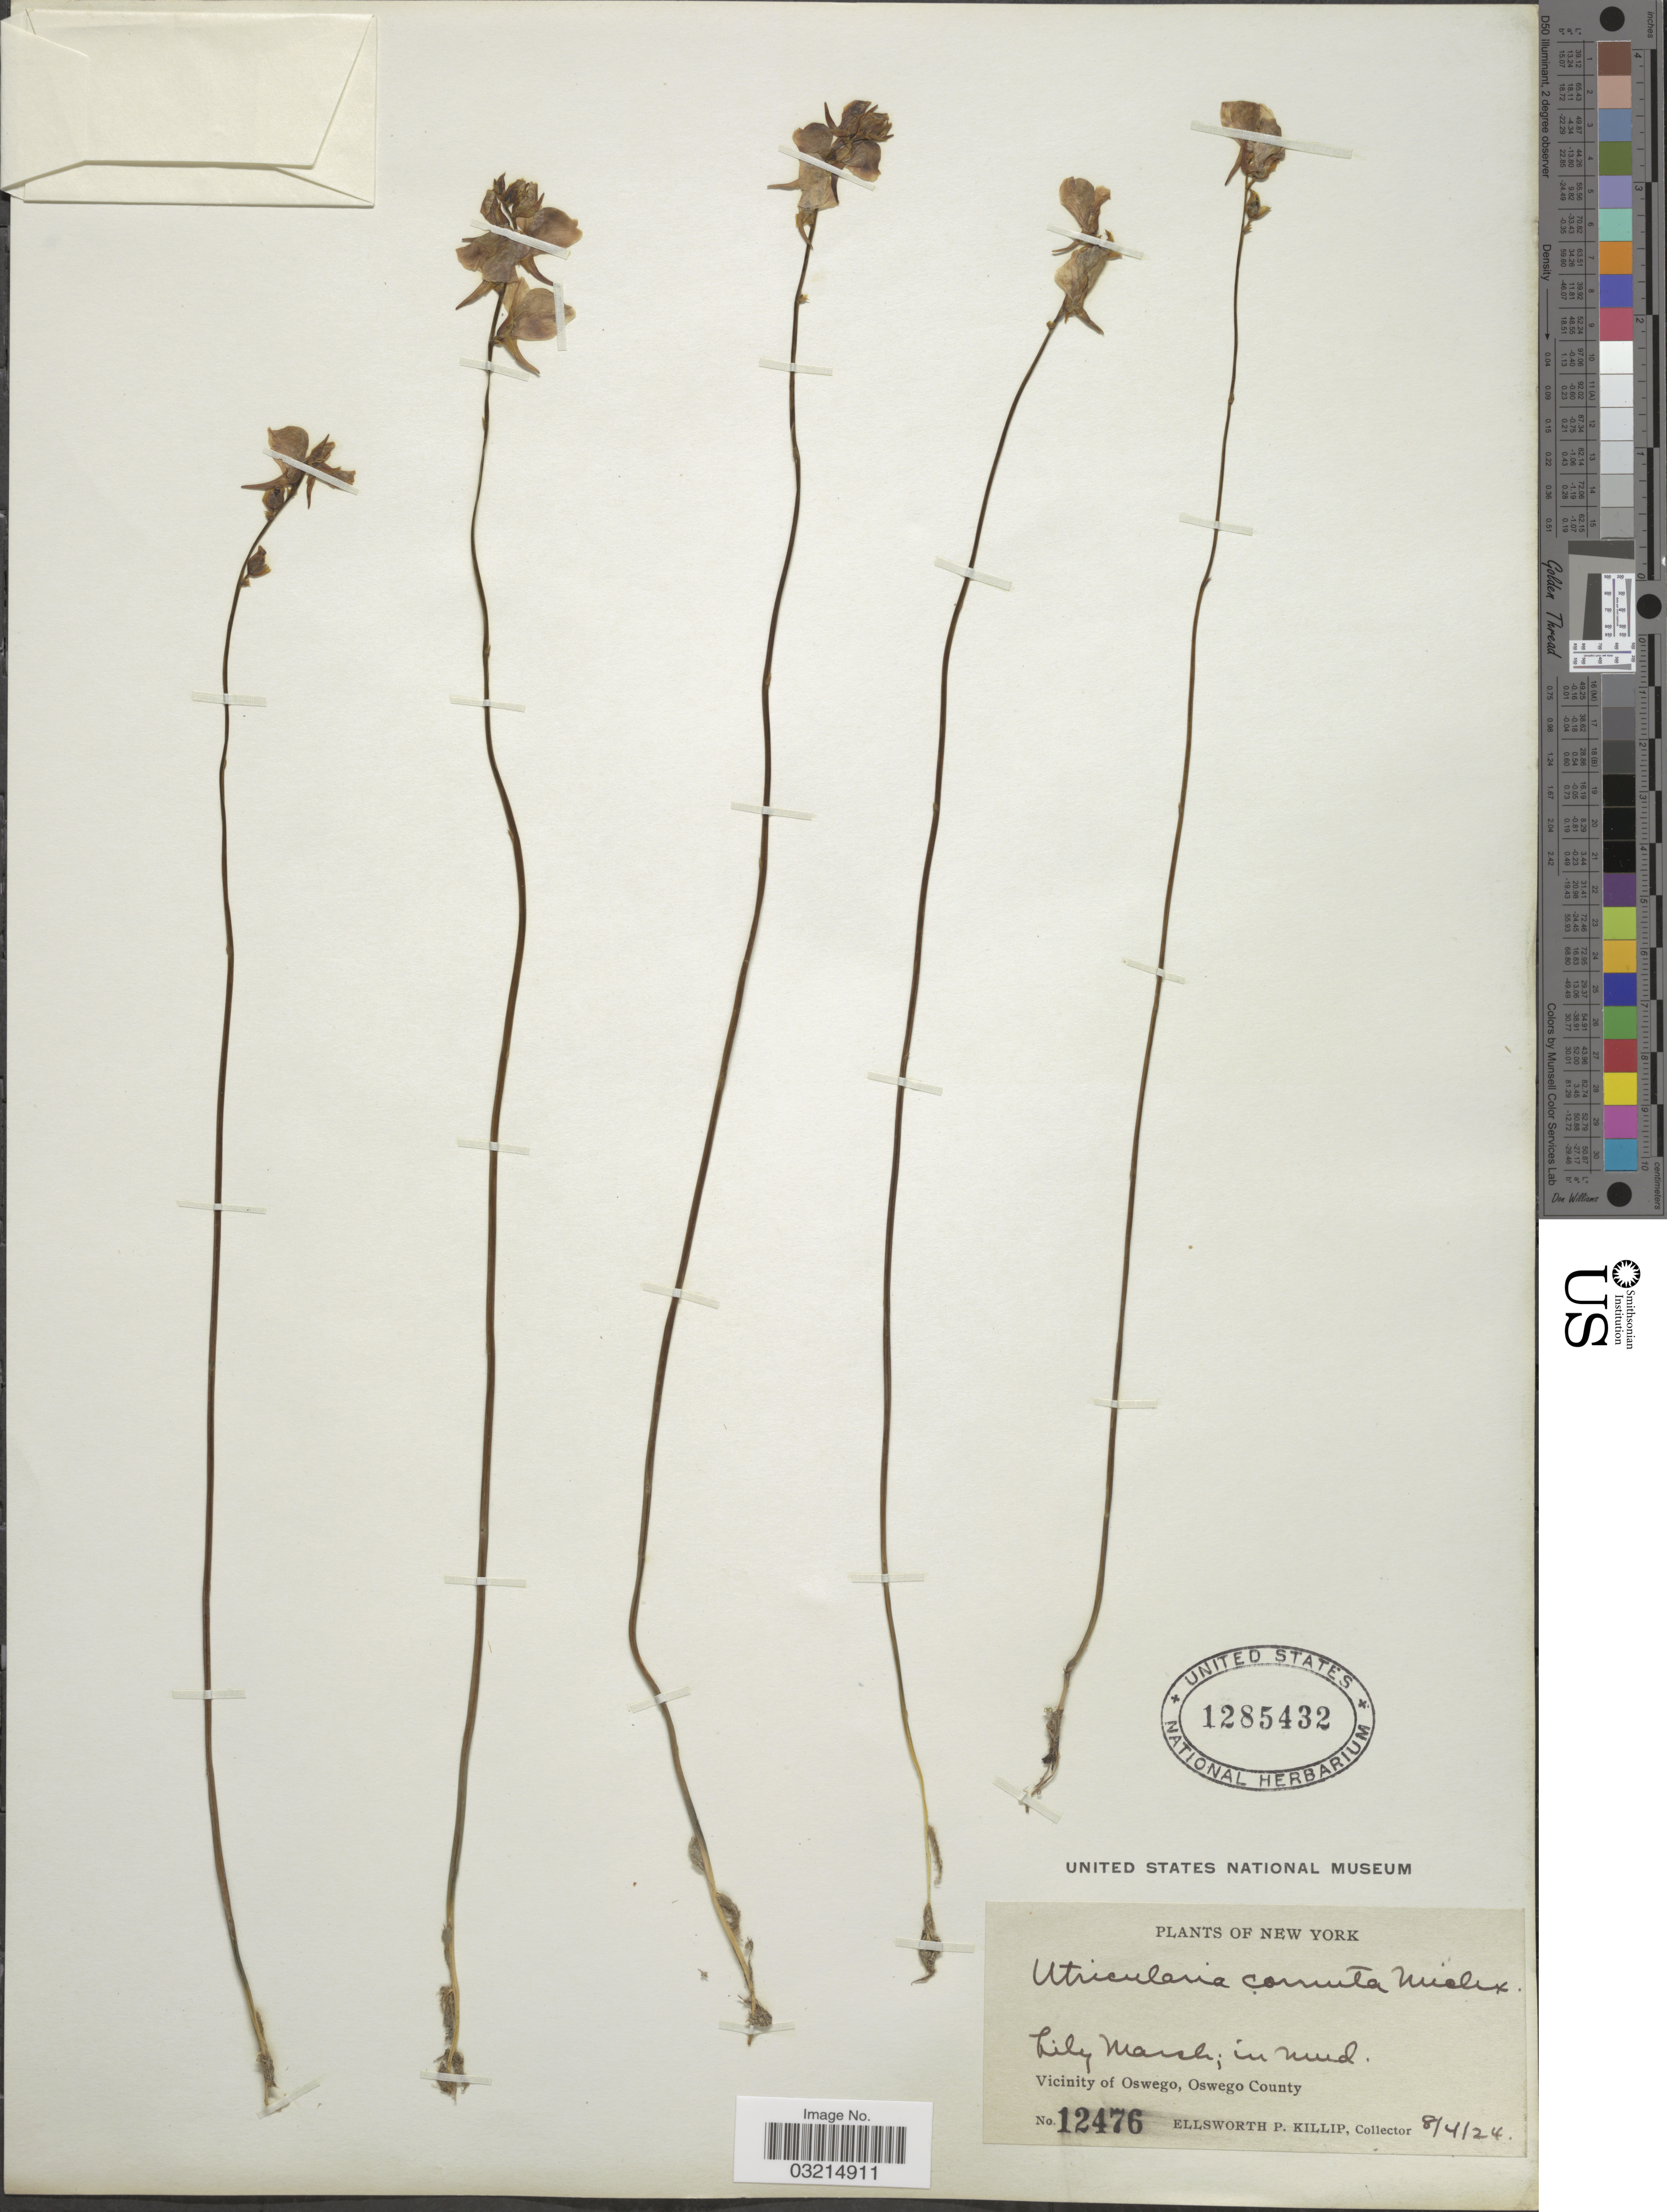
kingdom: Plantae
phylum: Tracheophyta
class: Magnoliopsida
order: Lamiales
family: Lentibulariaceae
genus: Utricularia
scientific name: Utricularia cornuta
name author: Michx.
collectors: E. P. Killip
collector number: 12476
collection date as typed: Transcribed d/m/y: 4/8/24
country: United States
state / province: New York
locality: Vicinity of Oswego, Oswego County.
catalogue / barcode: US 1285432